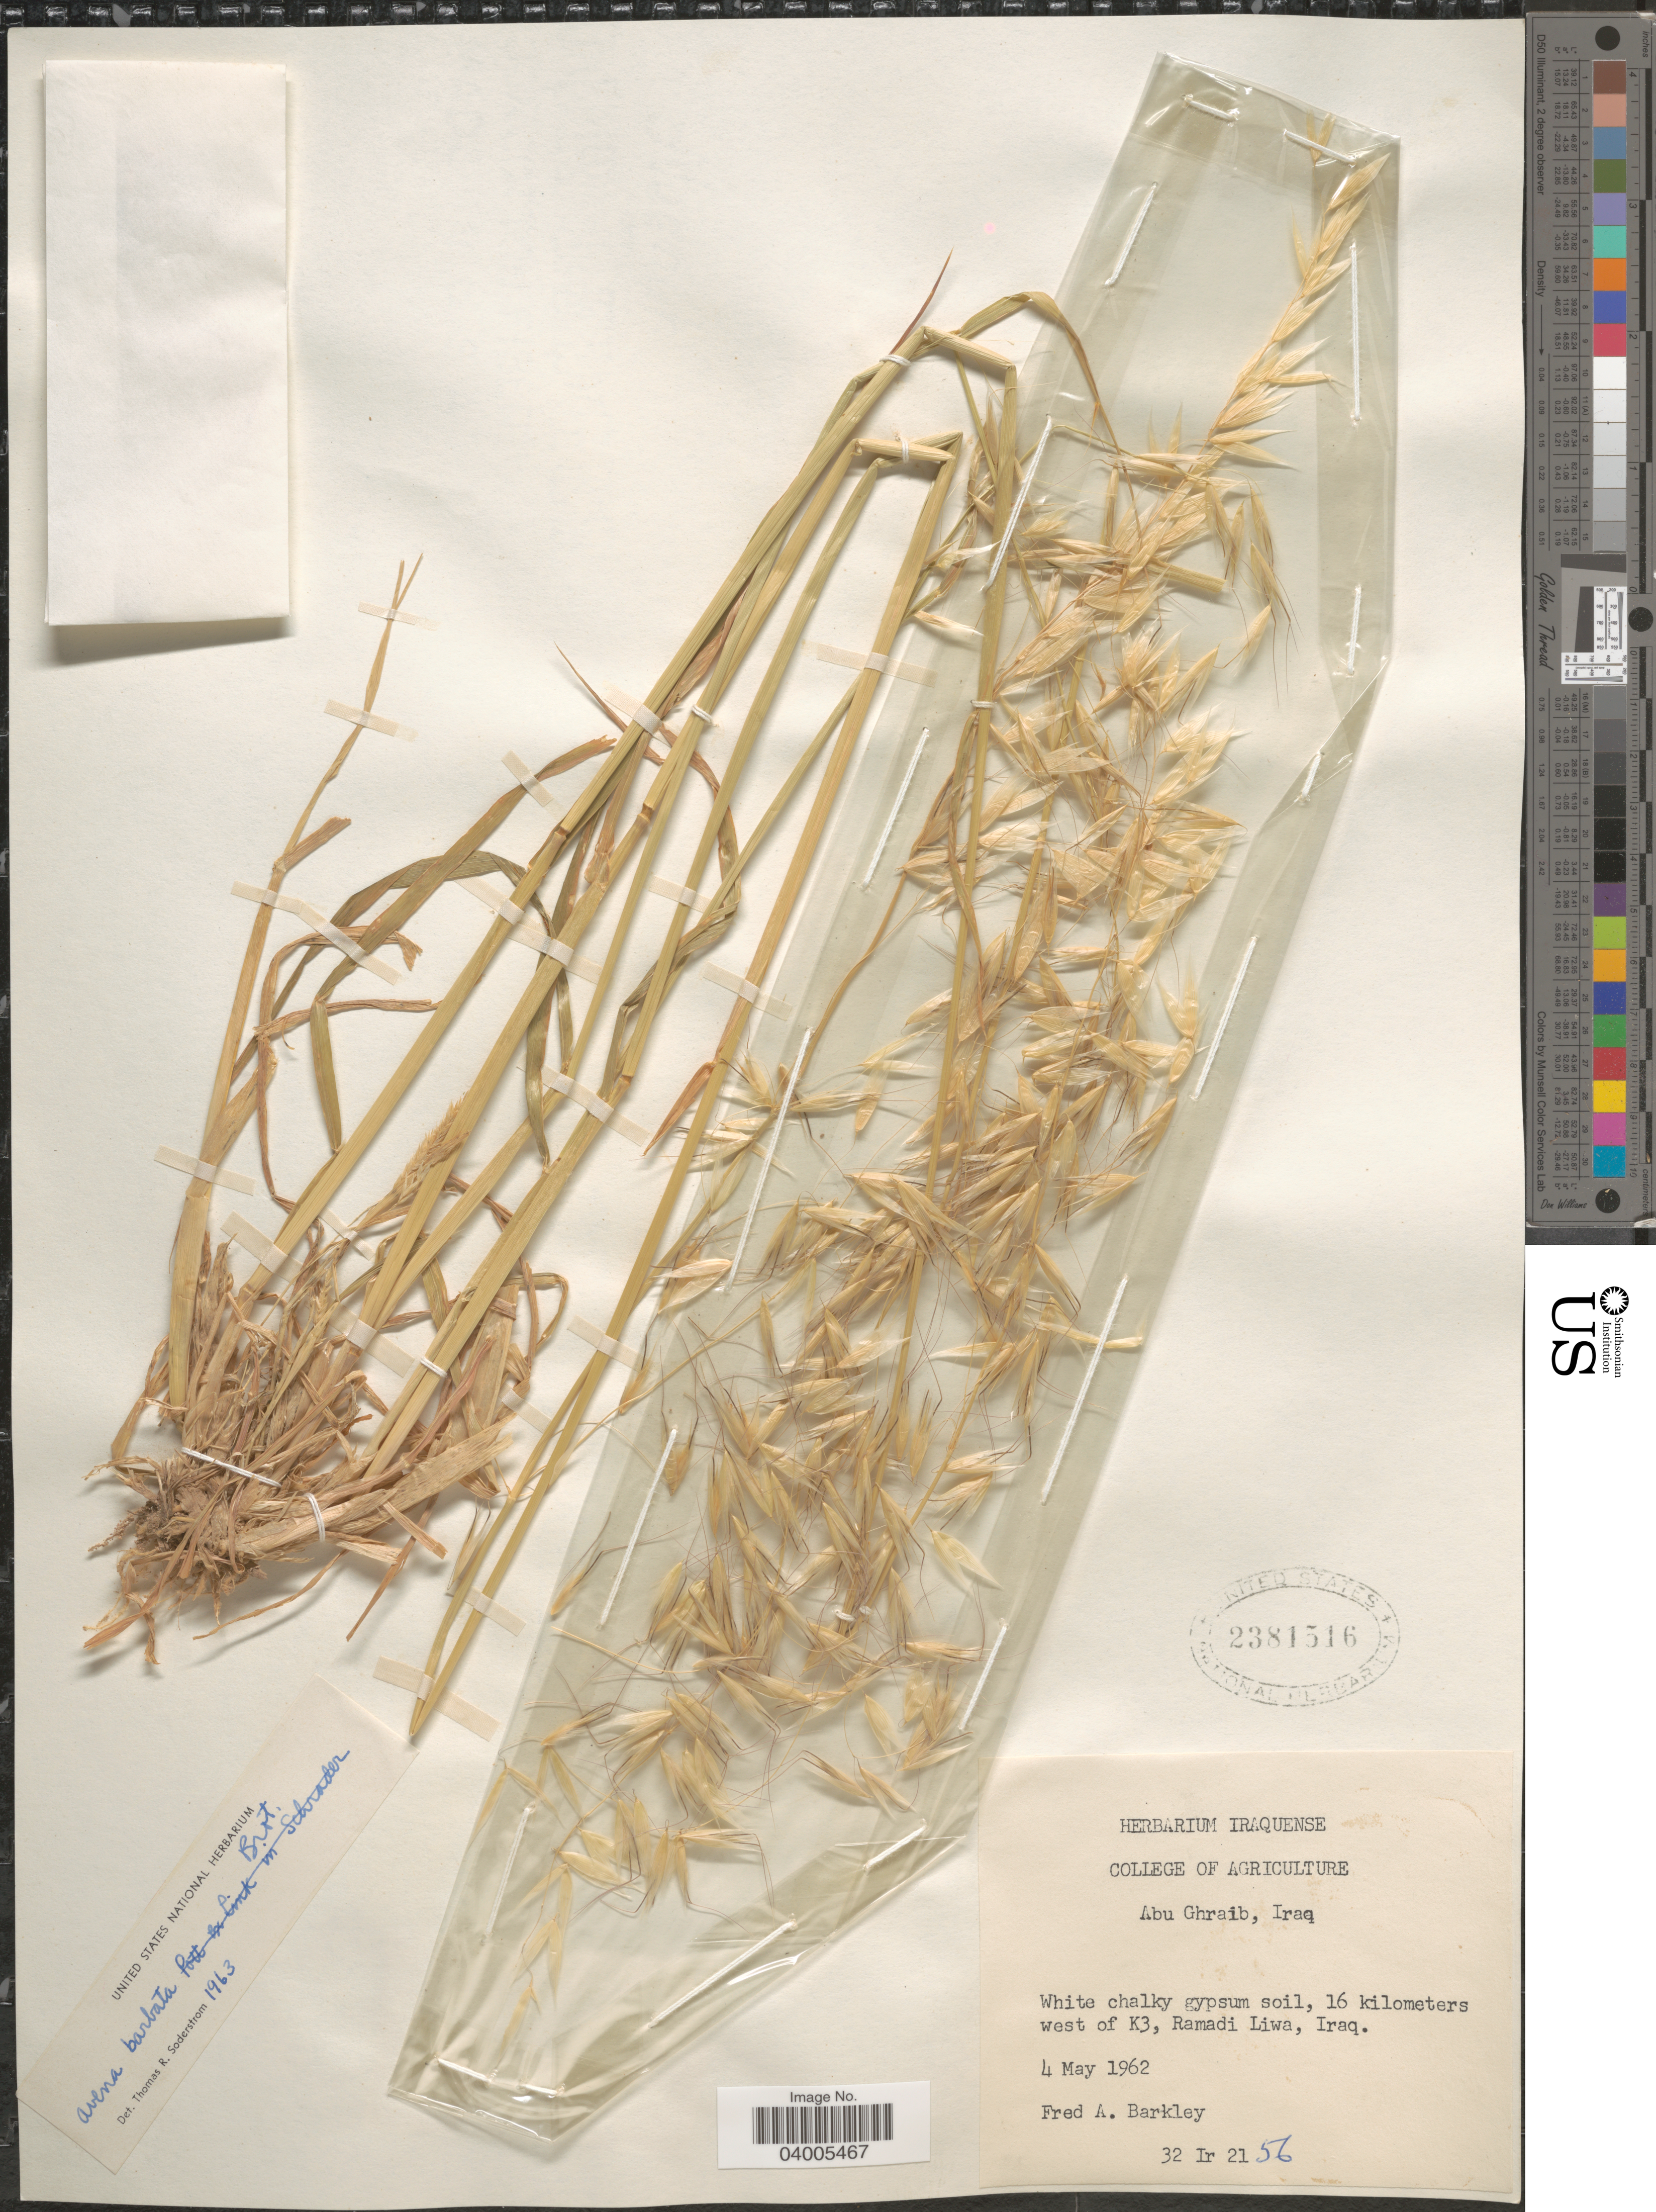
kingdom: Plantae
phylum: Tracheophyta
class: Liliopsida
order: Poales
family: Poaceae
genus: Avena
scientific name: Avena barbata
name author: Pott ex Link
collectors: F. A. Barkley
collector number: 32Ir2156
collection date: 1962-05-04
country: Iraq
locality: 16 kilometers west of K3, Ramadi Liwa.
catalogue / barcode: US 2381516